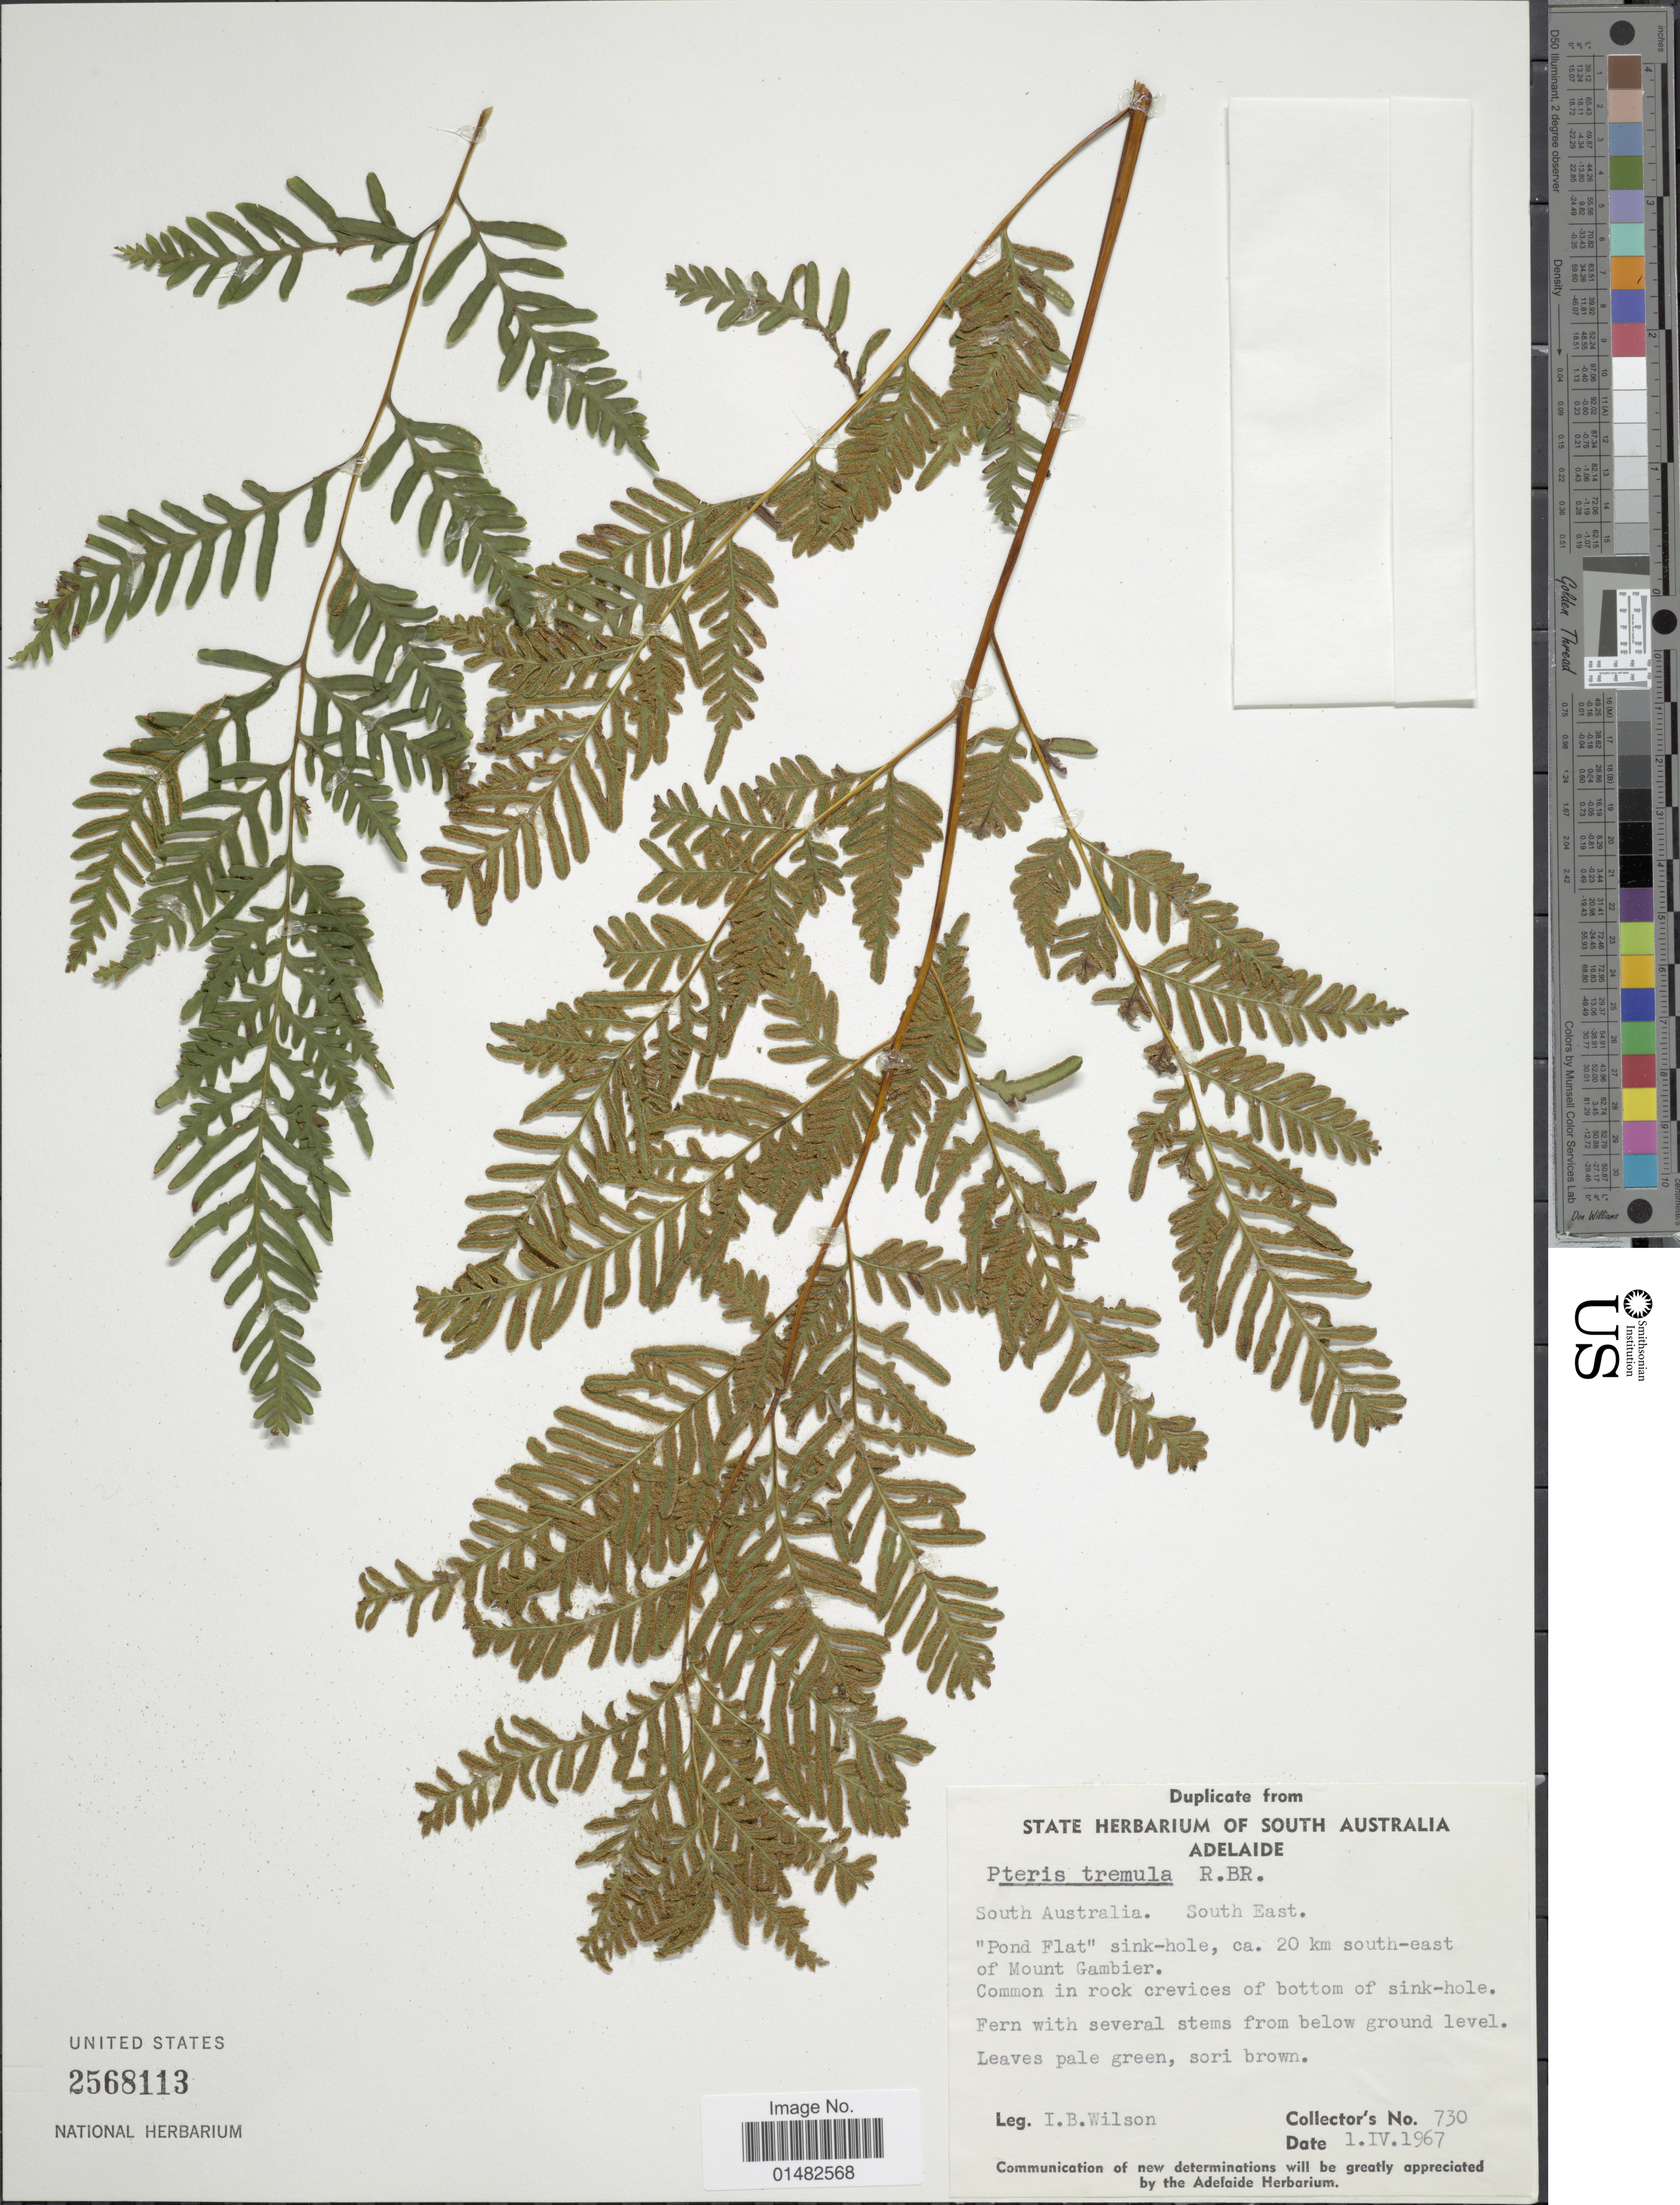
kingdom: Plantae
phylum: Tracheophyta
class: Polypodiopsida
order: Polypodiales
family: Pteridaceae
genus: Pteris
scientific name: Pteris tremula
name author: R. Br.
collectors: I. B. Wilson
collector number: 730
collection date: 1967-04-01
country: Australia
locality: South Australia, South East, Adelaide, "Pond Flat", sink-hole, ca. 20 km. south-east of Mount Gambier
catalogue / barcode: US 2568113